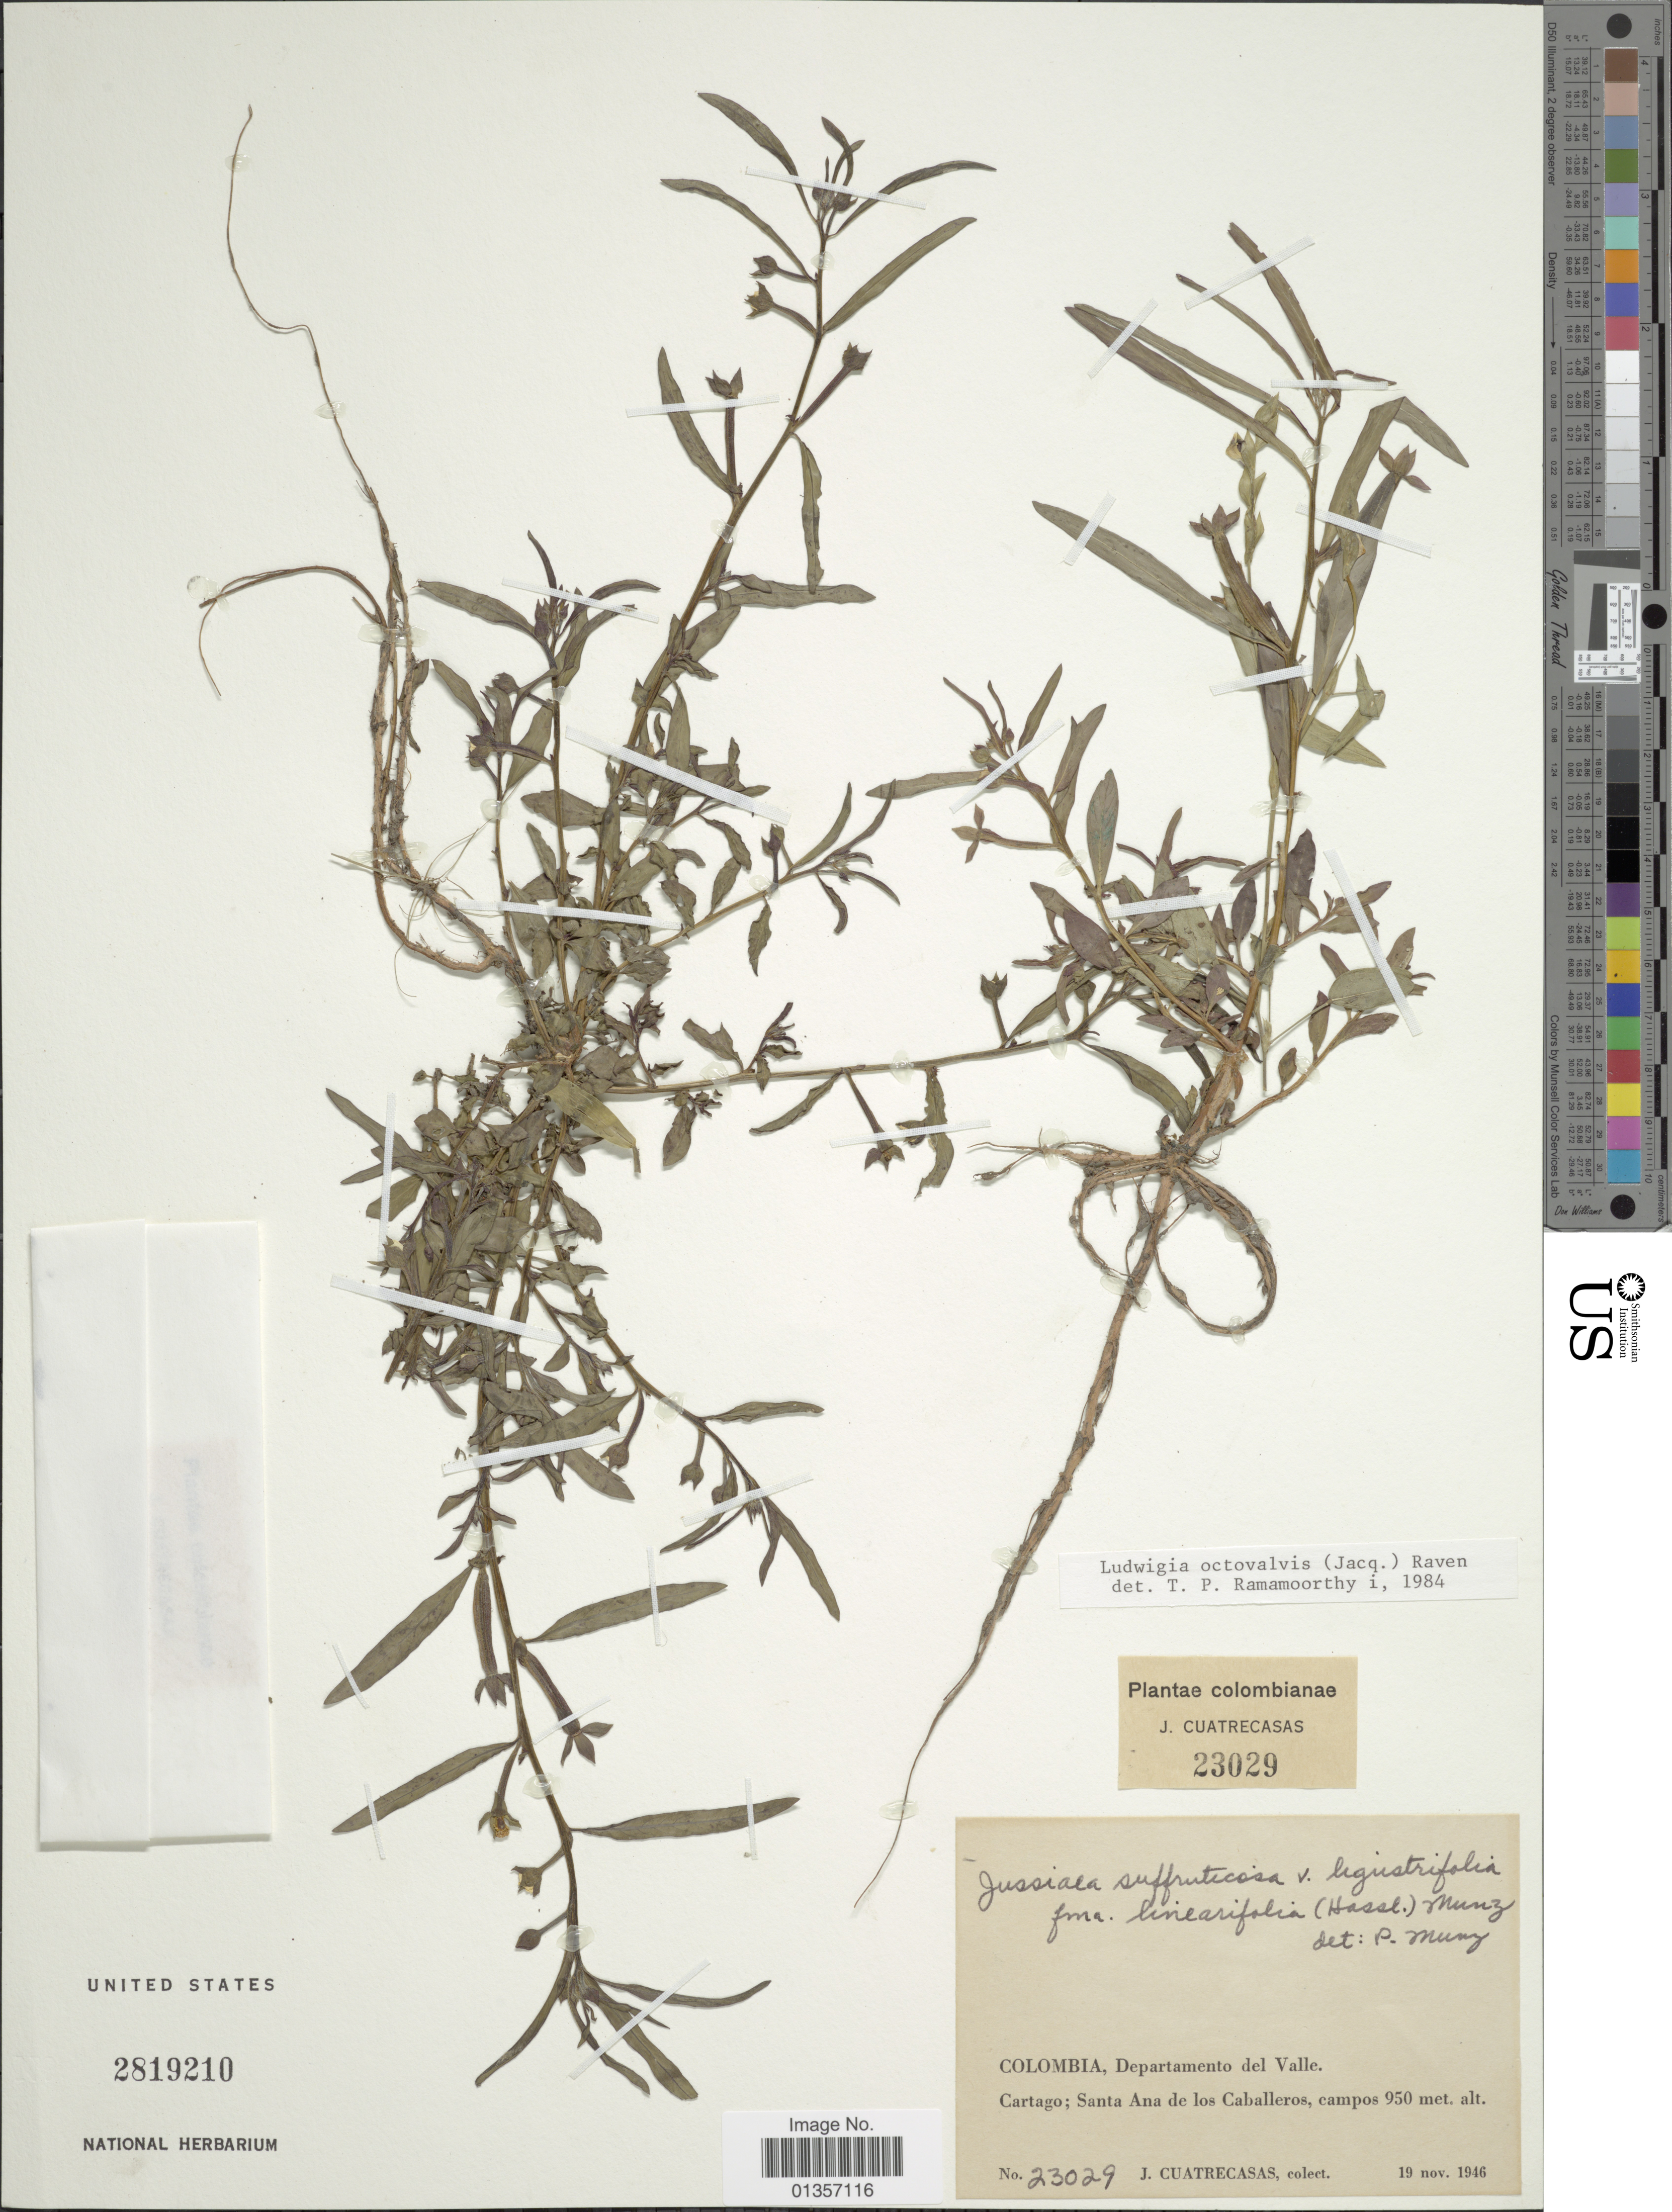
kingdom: Plantae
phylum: Tracheophyta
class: Magnoliopsida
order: Myrtales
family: Onagraceae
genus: Ludwigia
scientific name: Ludwigia octovalvis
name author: (Jacq.) P.H. Raven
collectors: J. Cuatrecasas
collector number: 23029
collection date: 1946-11-19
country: Colombia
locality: Departamento del Valle. Cartago; Santa Ana de los Caballeros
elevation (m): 950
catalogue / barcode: US 2819210